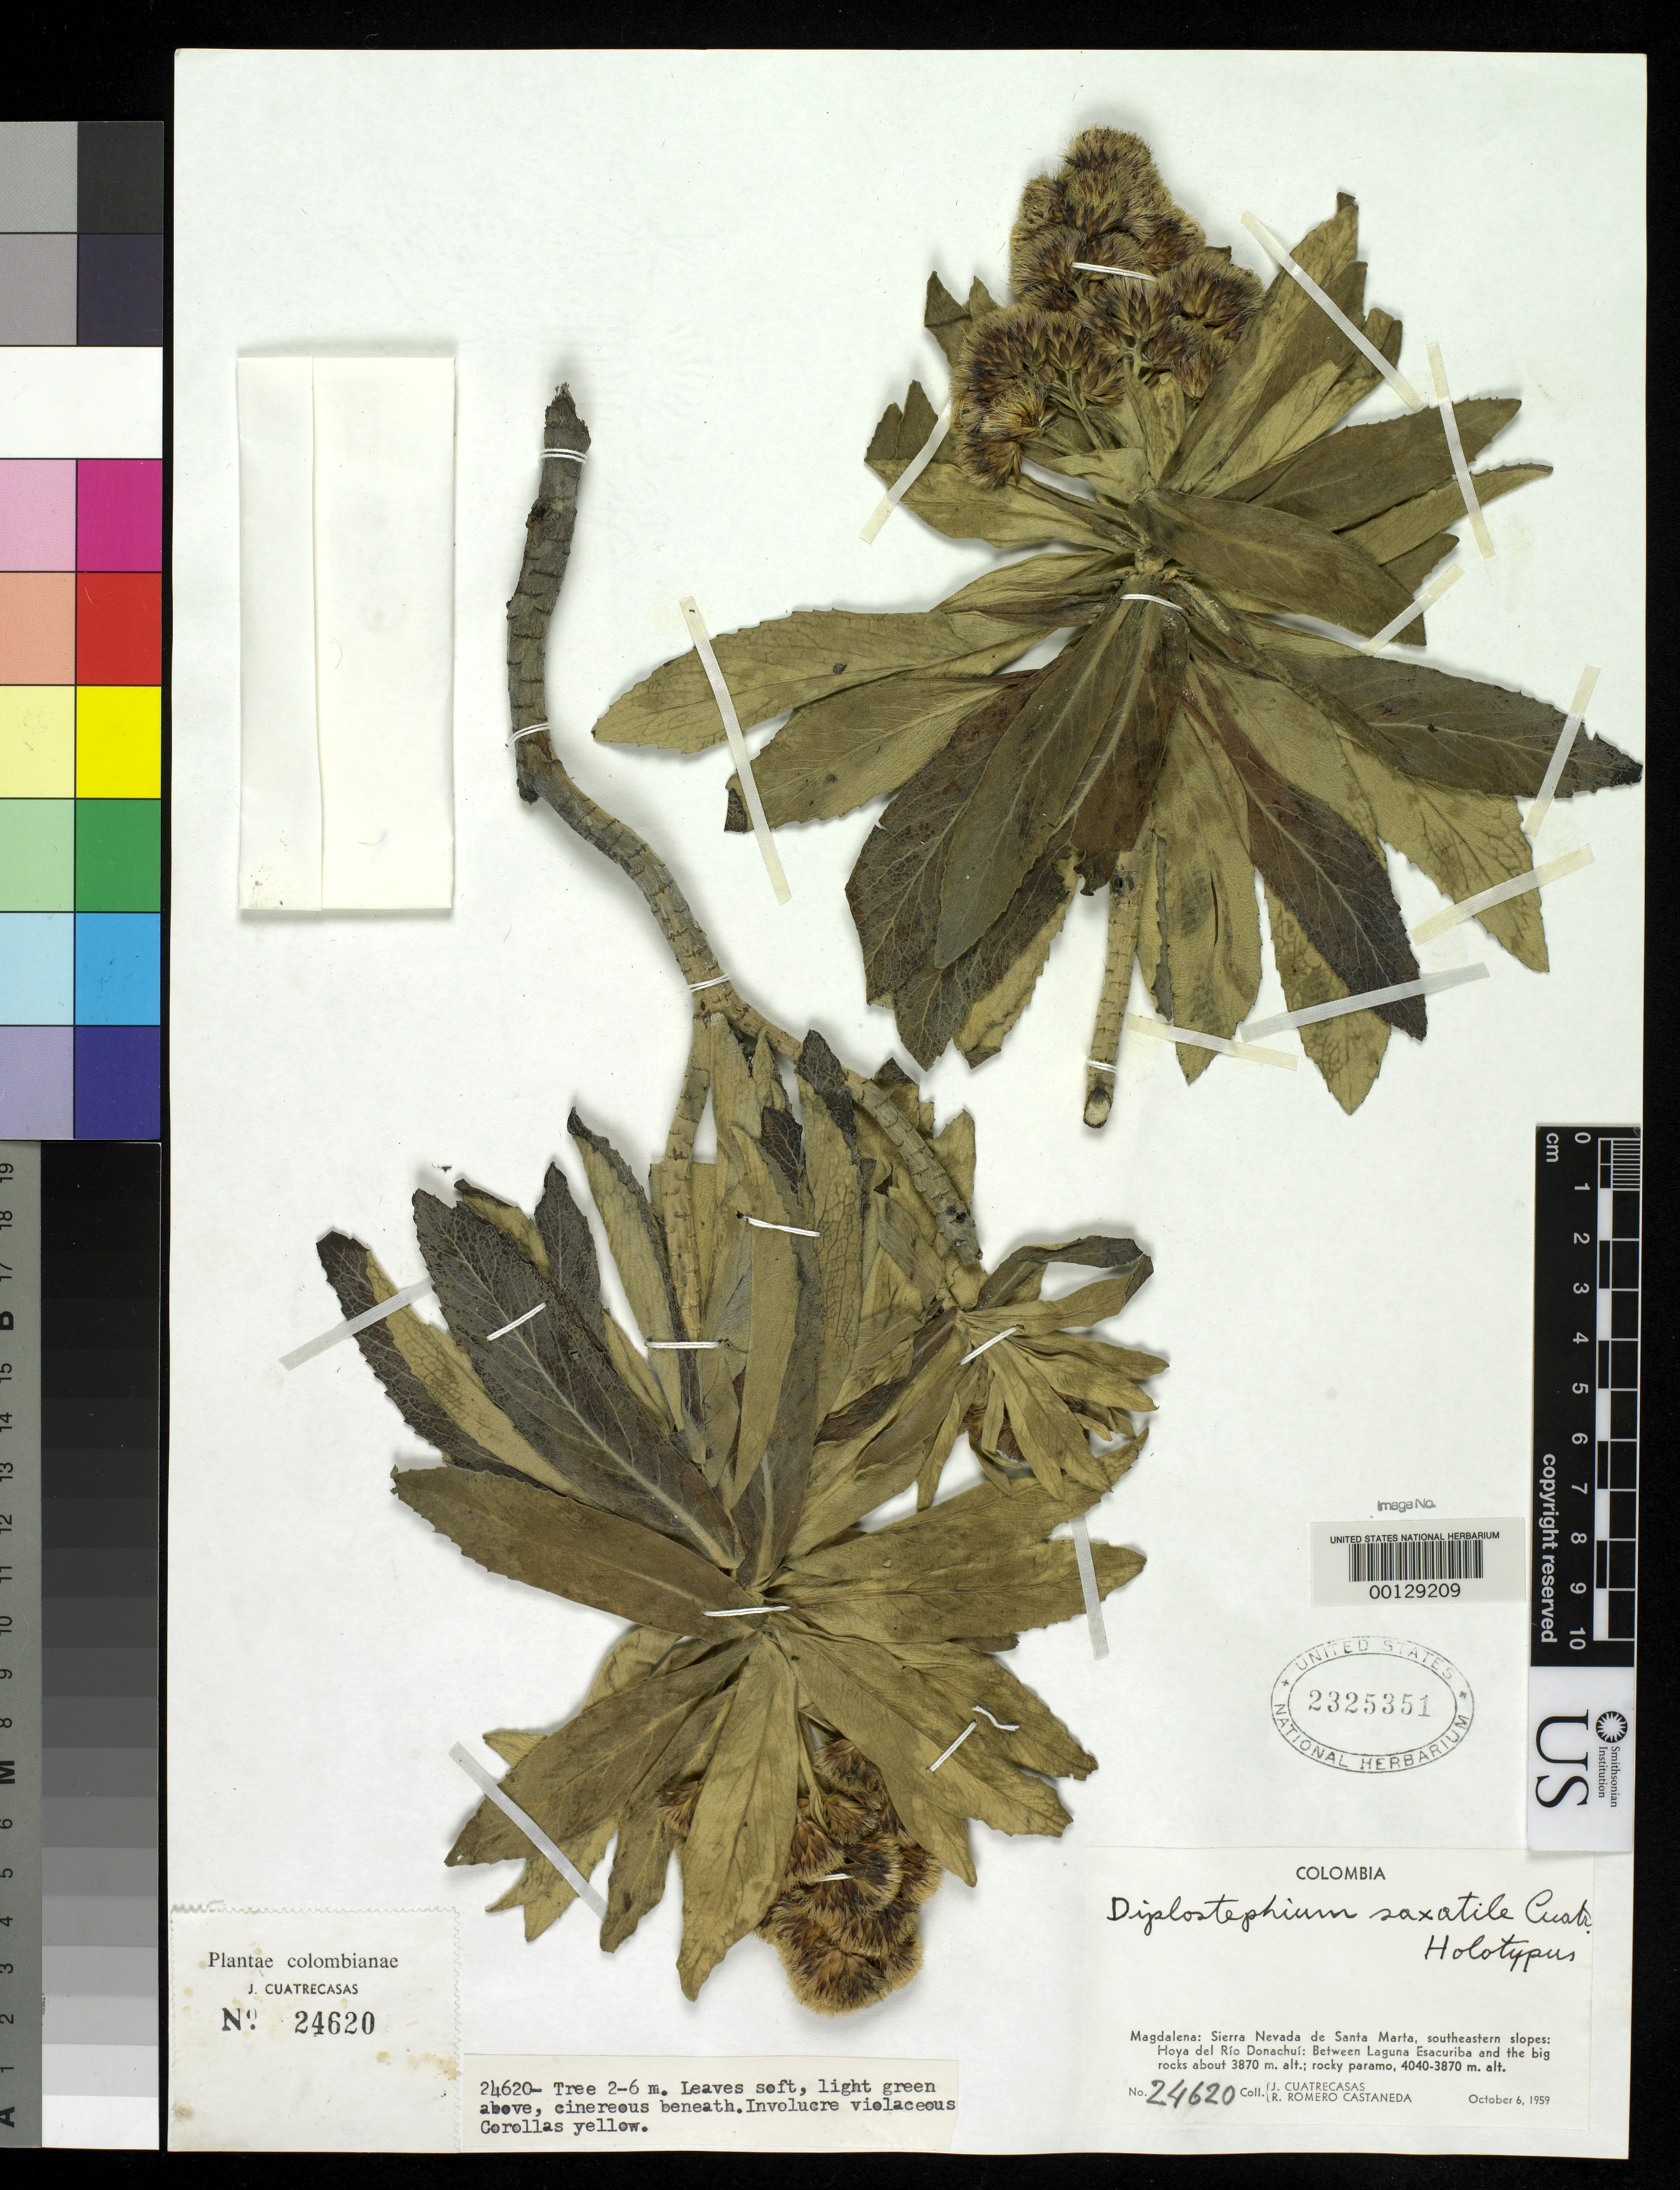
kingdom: Plantae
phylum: Tracheophyta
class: Magnoliopsida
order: Asterales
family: Asteraceae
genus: Diplostephium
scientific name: Diplostephium saxatile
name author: Cuatrec.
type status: Holotype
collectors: J. Cuatrecasas & R. Romero Castañeda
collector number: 24620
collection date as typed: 06 Oct 1959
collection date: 1959-10-06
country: Colombia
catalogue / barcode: US 2325351